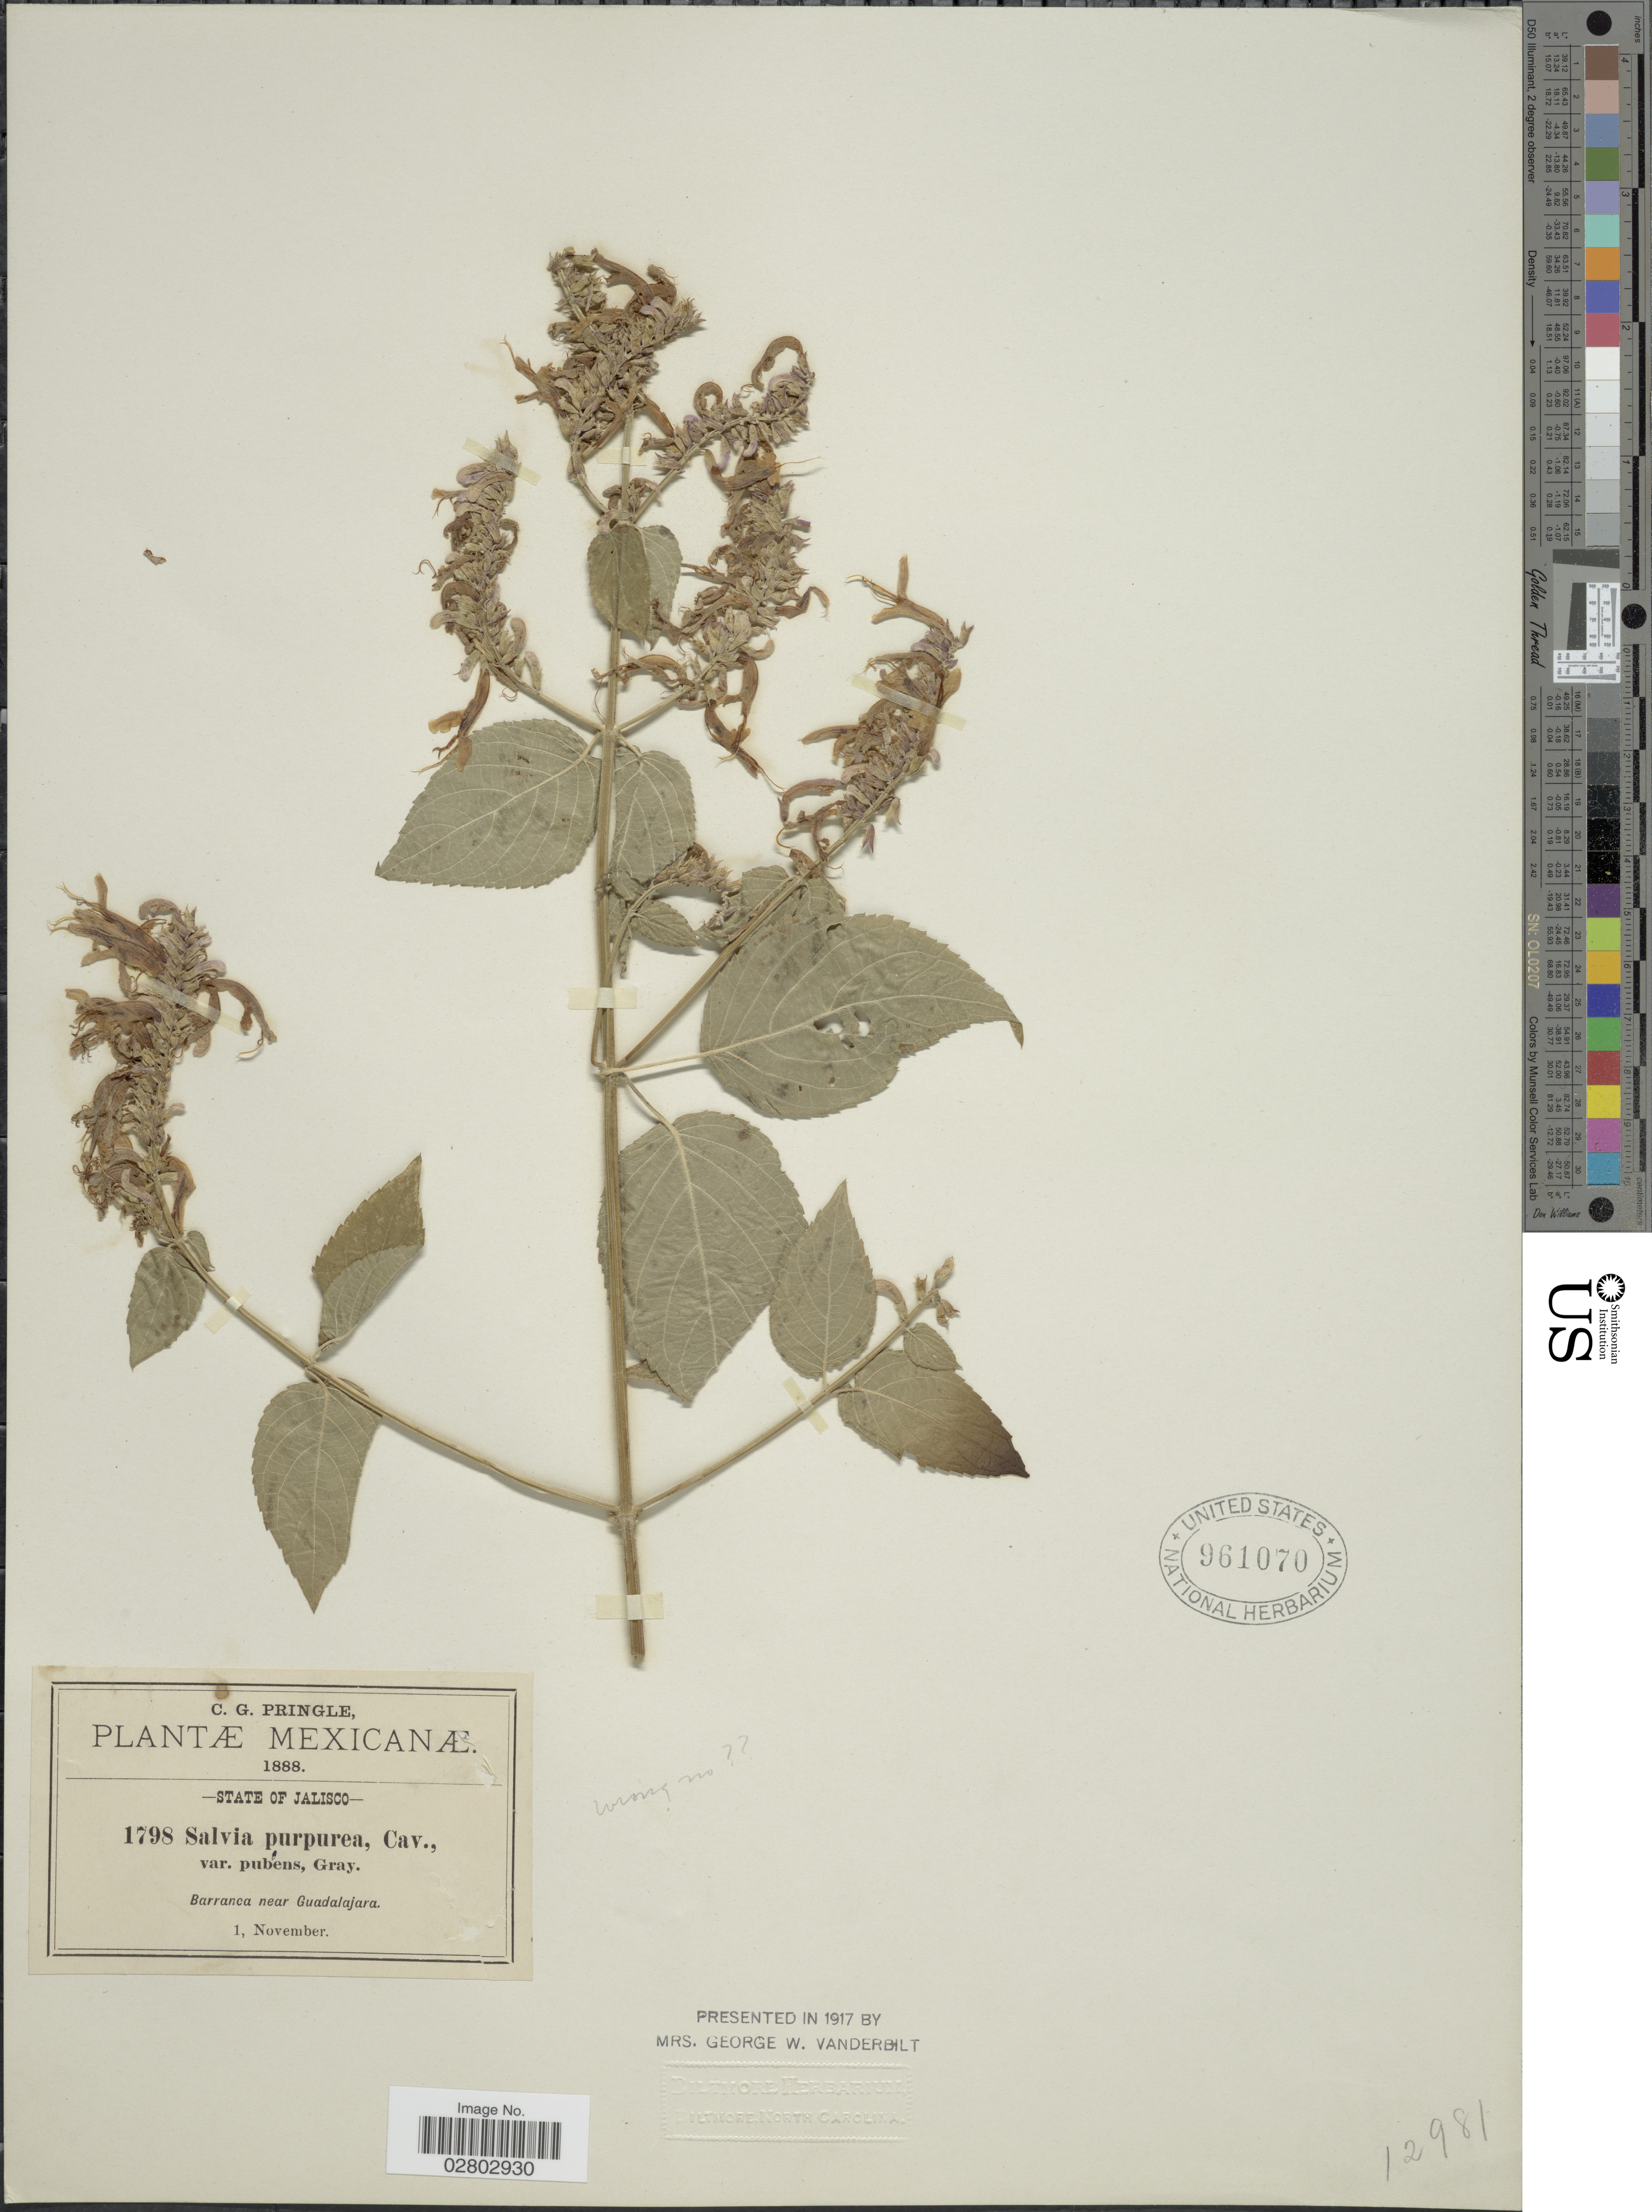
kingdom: Plantae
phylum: Tracheophyta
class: Magnoliopsida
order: Lamiales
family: Lamiaceae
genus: Salvia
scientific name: Salvia purpurea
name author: Cav.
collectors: C. G. Pringle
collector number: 1798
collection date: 1888-11-01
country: Mexico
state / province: Jalisco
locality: Barranca near Guadalajara.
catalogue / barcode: US 961070